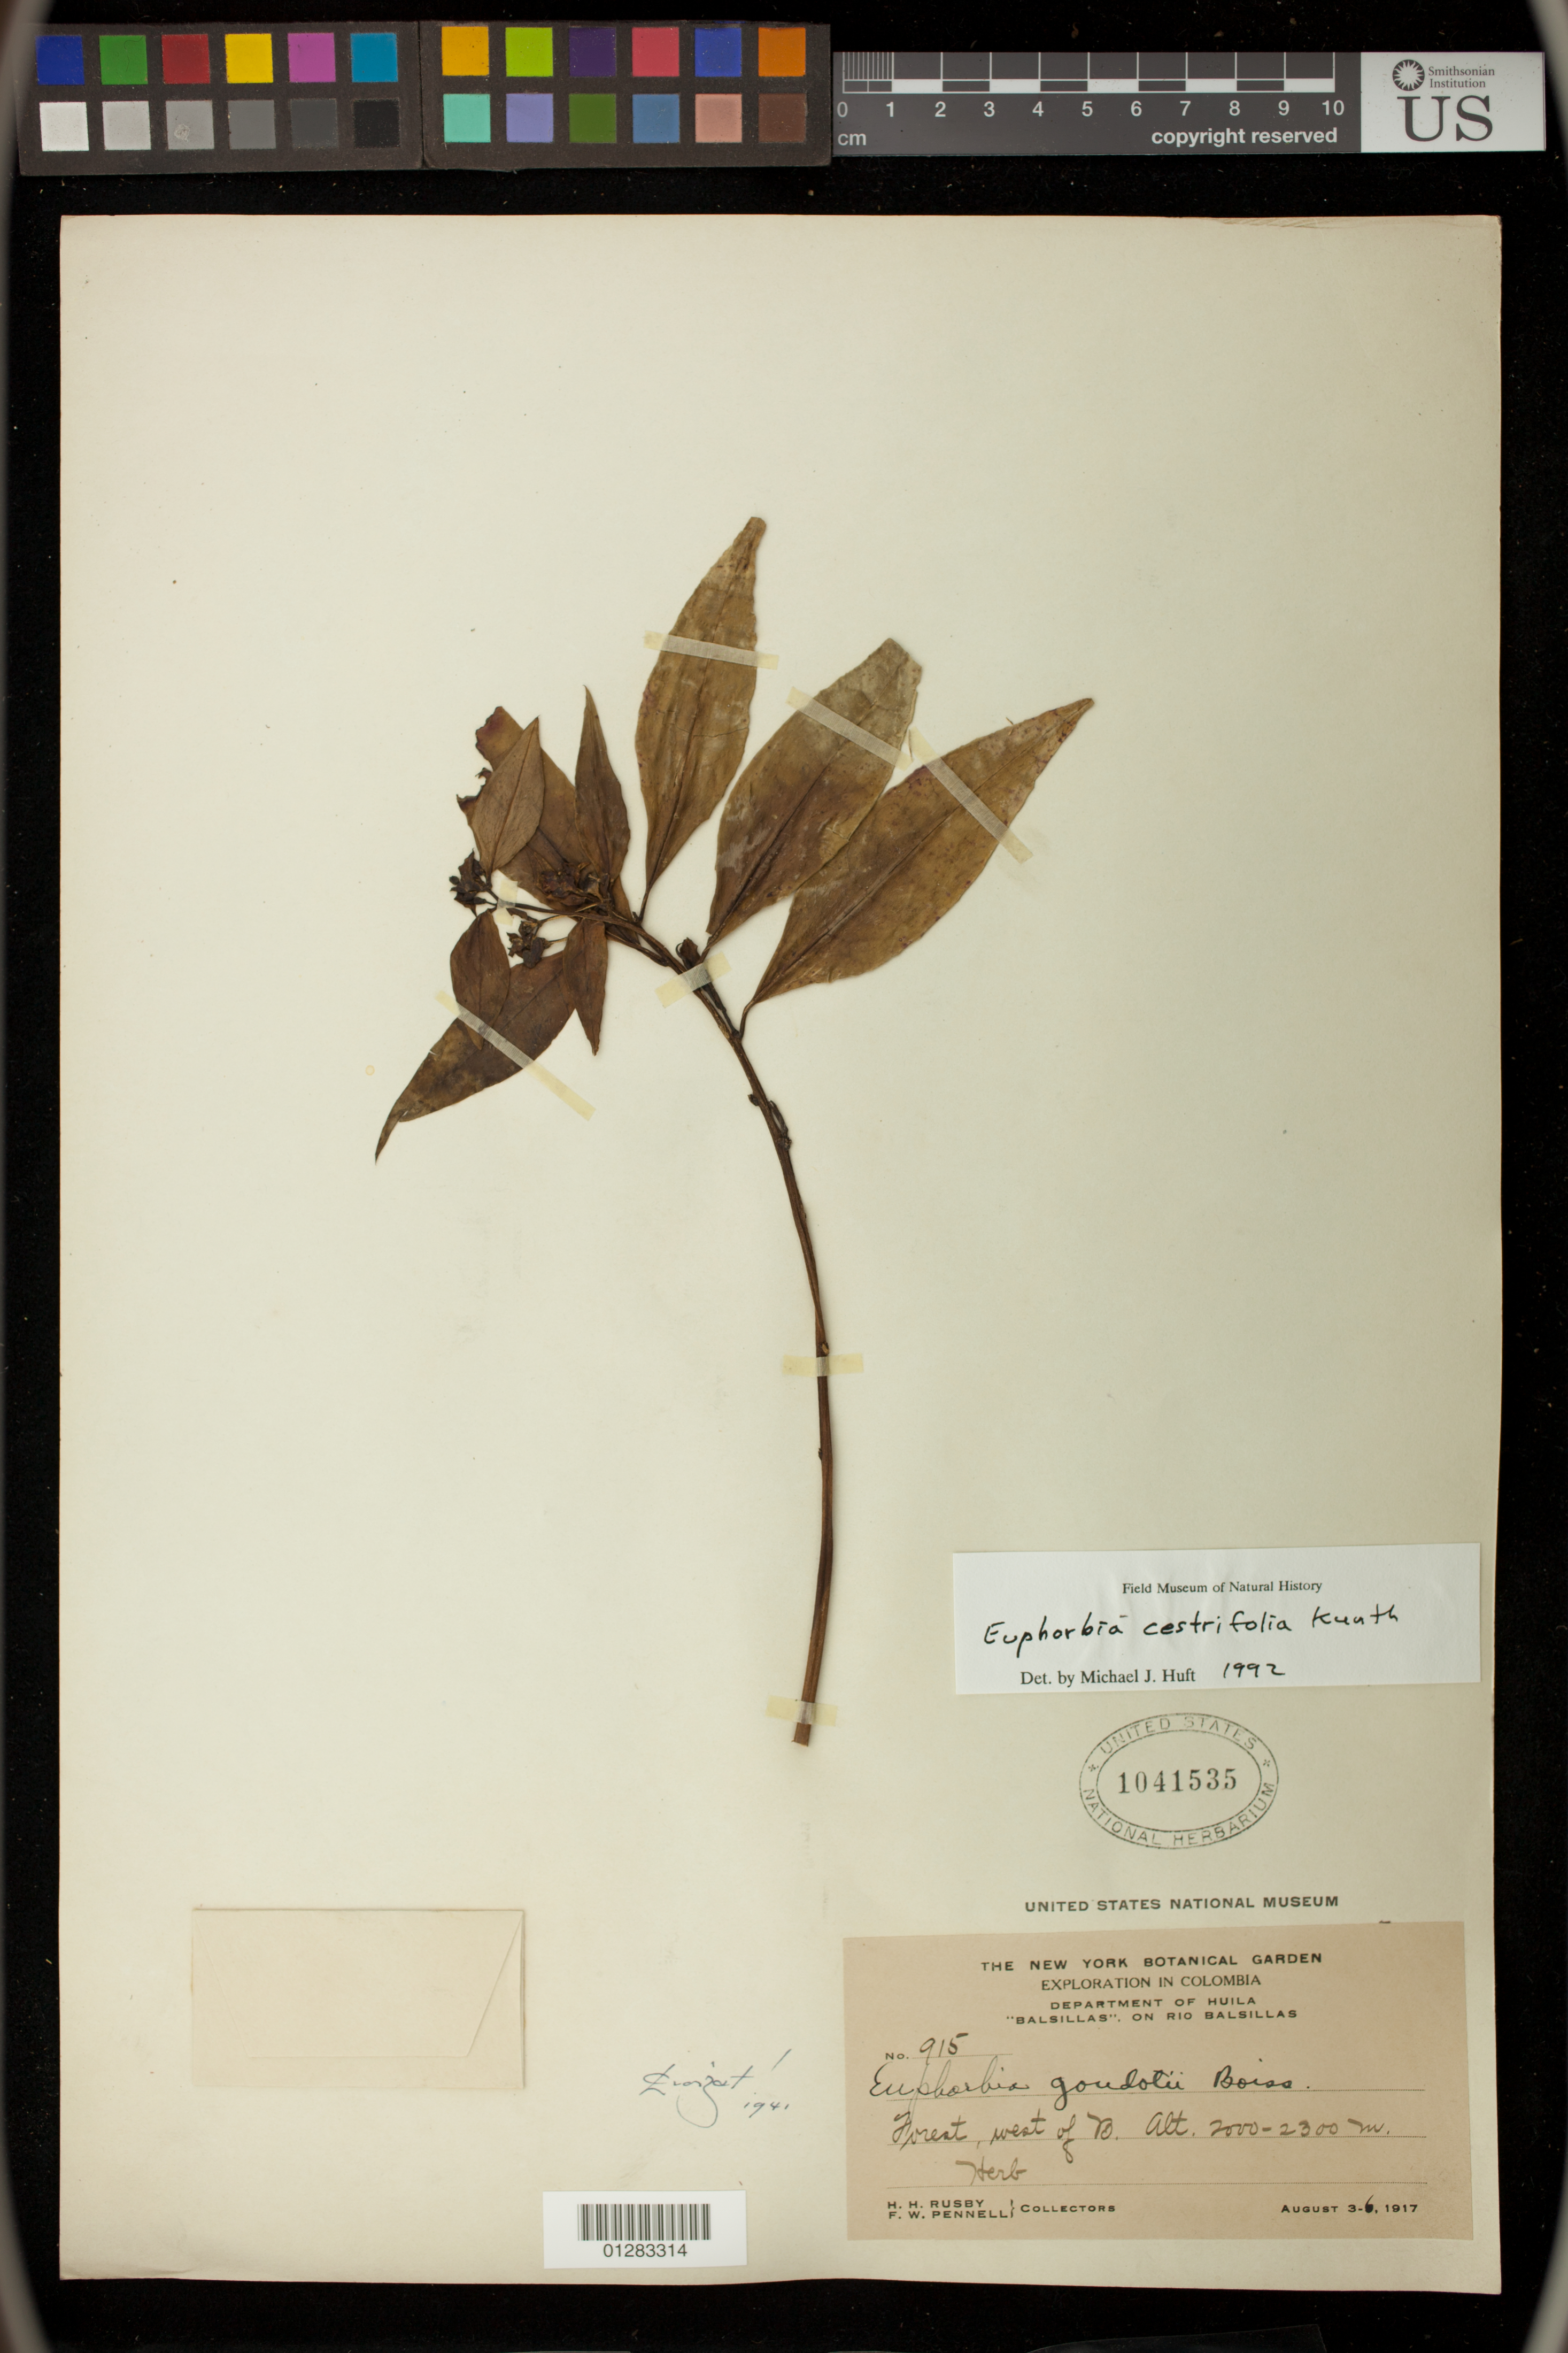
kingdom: Plantae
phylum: Tracheophyta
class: Magnoliopsida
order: Malpighiales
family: Euphorbiaceae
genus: Euphorbia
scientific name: Euphorbia cotinifolia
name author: L.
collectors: H. H. Rusby & F. W. Pennell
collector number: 915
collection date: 1917-08-03/1917-08-06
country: Colombia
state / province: Huila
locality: "Balsillas", on Rio Balsillas. West of B.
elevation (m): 2000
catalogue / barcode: US 1041535